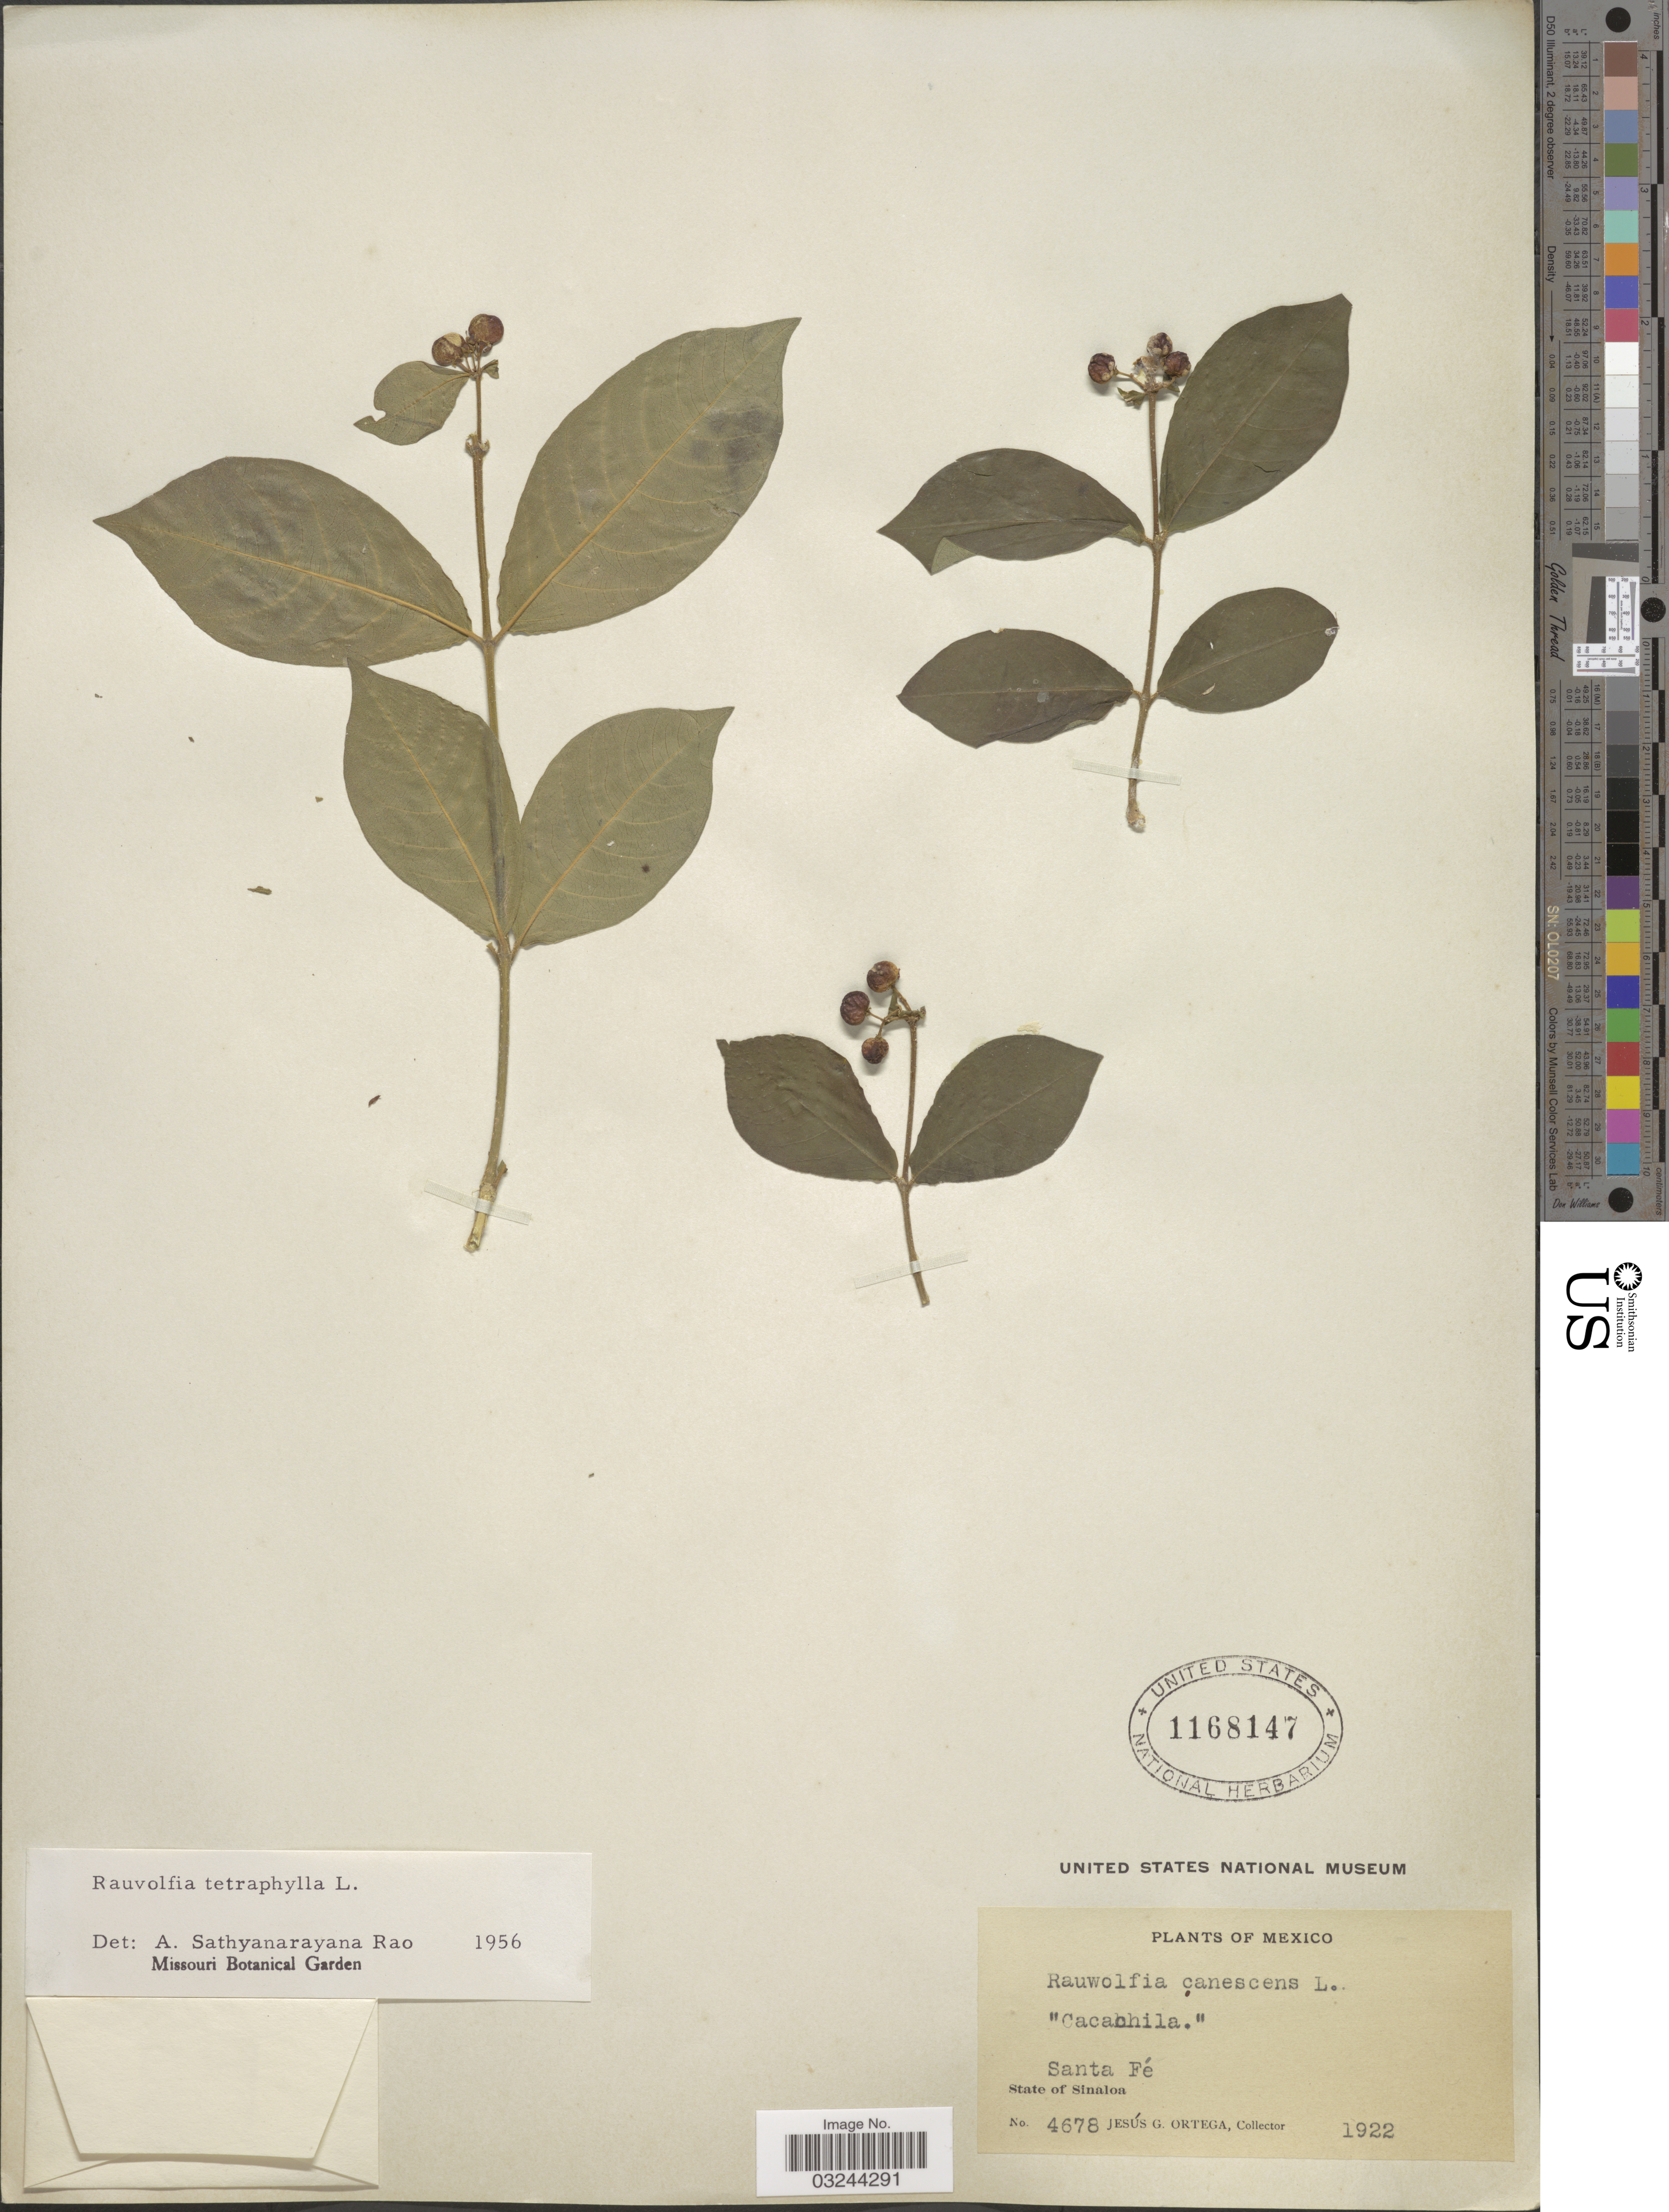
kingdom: Plantae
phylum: Tracheophyta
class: Magnoliopsida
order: Gentianales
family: Apocynaceae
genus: Rauvolfia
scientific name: Rauvolfia tetraphylla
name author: L.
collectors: J. Ortega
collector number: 4678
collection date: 1922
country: Mexico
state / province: Sinaloa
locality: Santa Fé.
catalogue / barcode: US 1168147